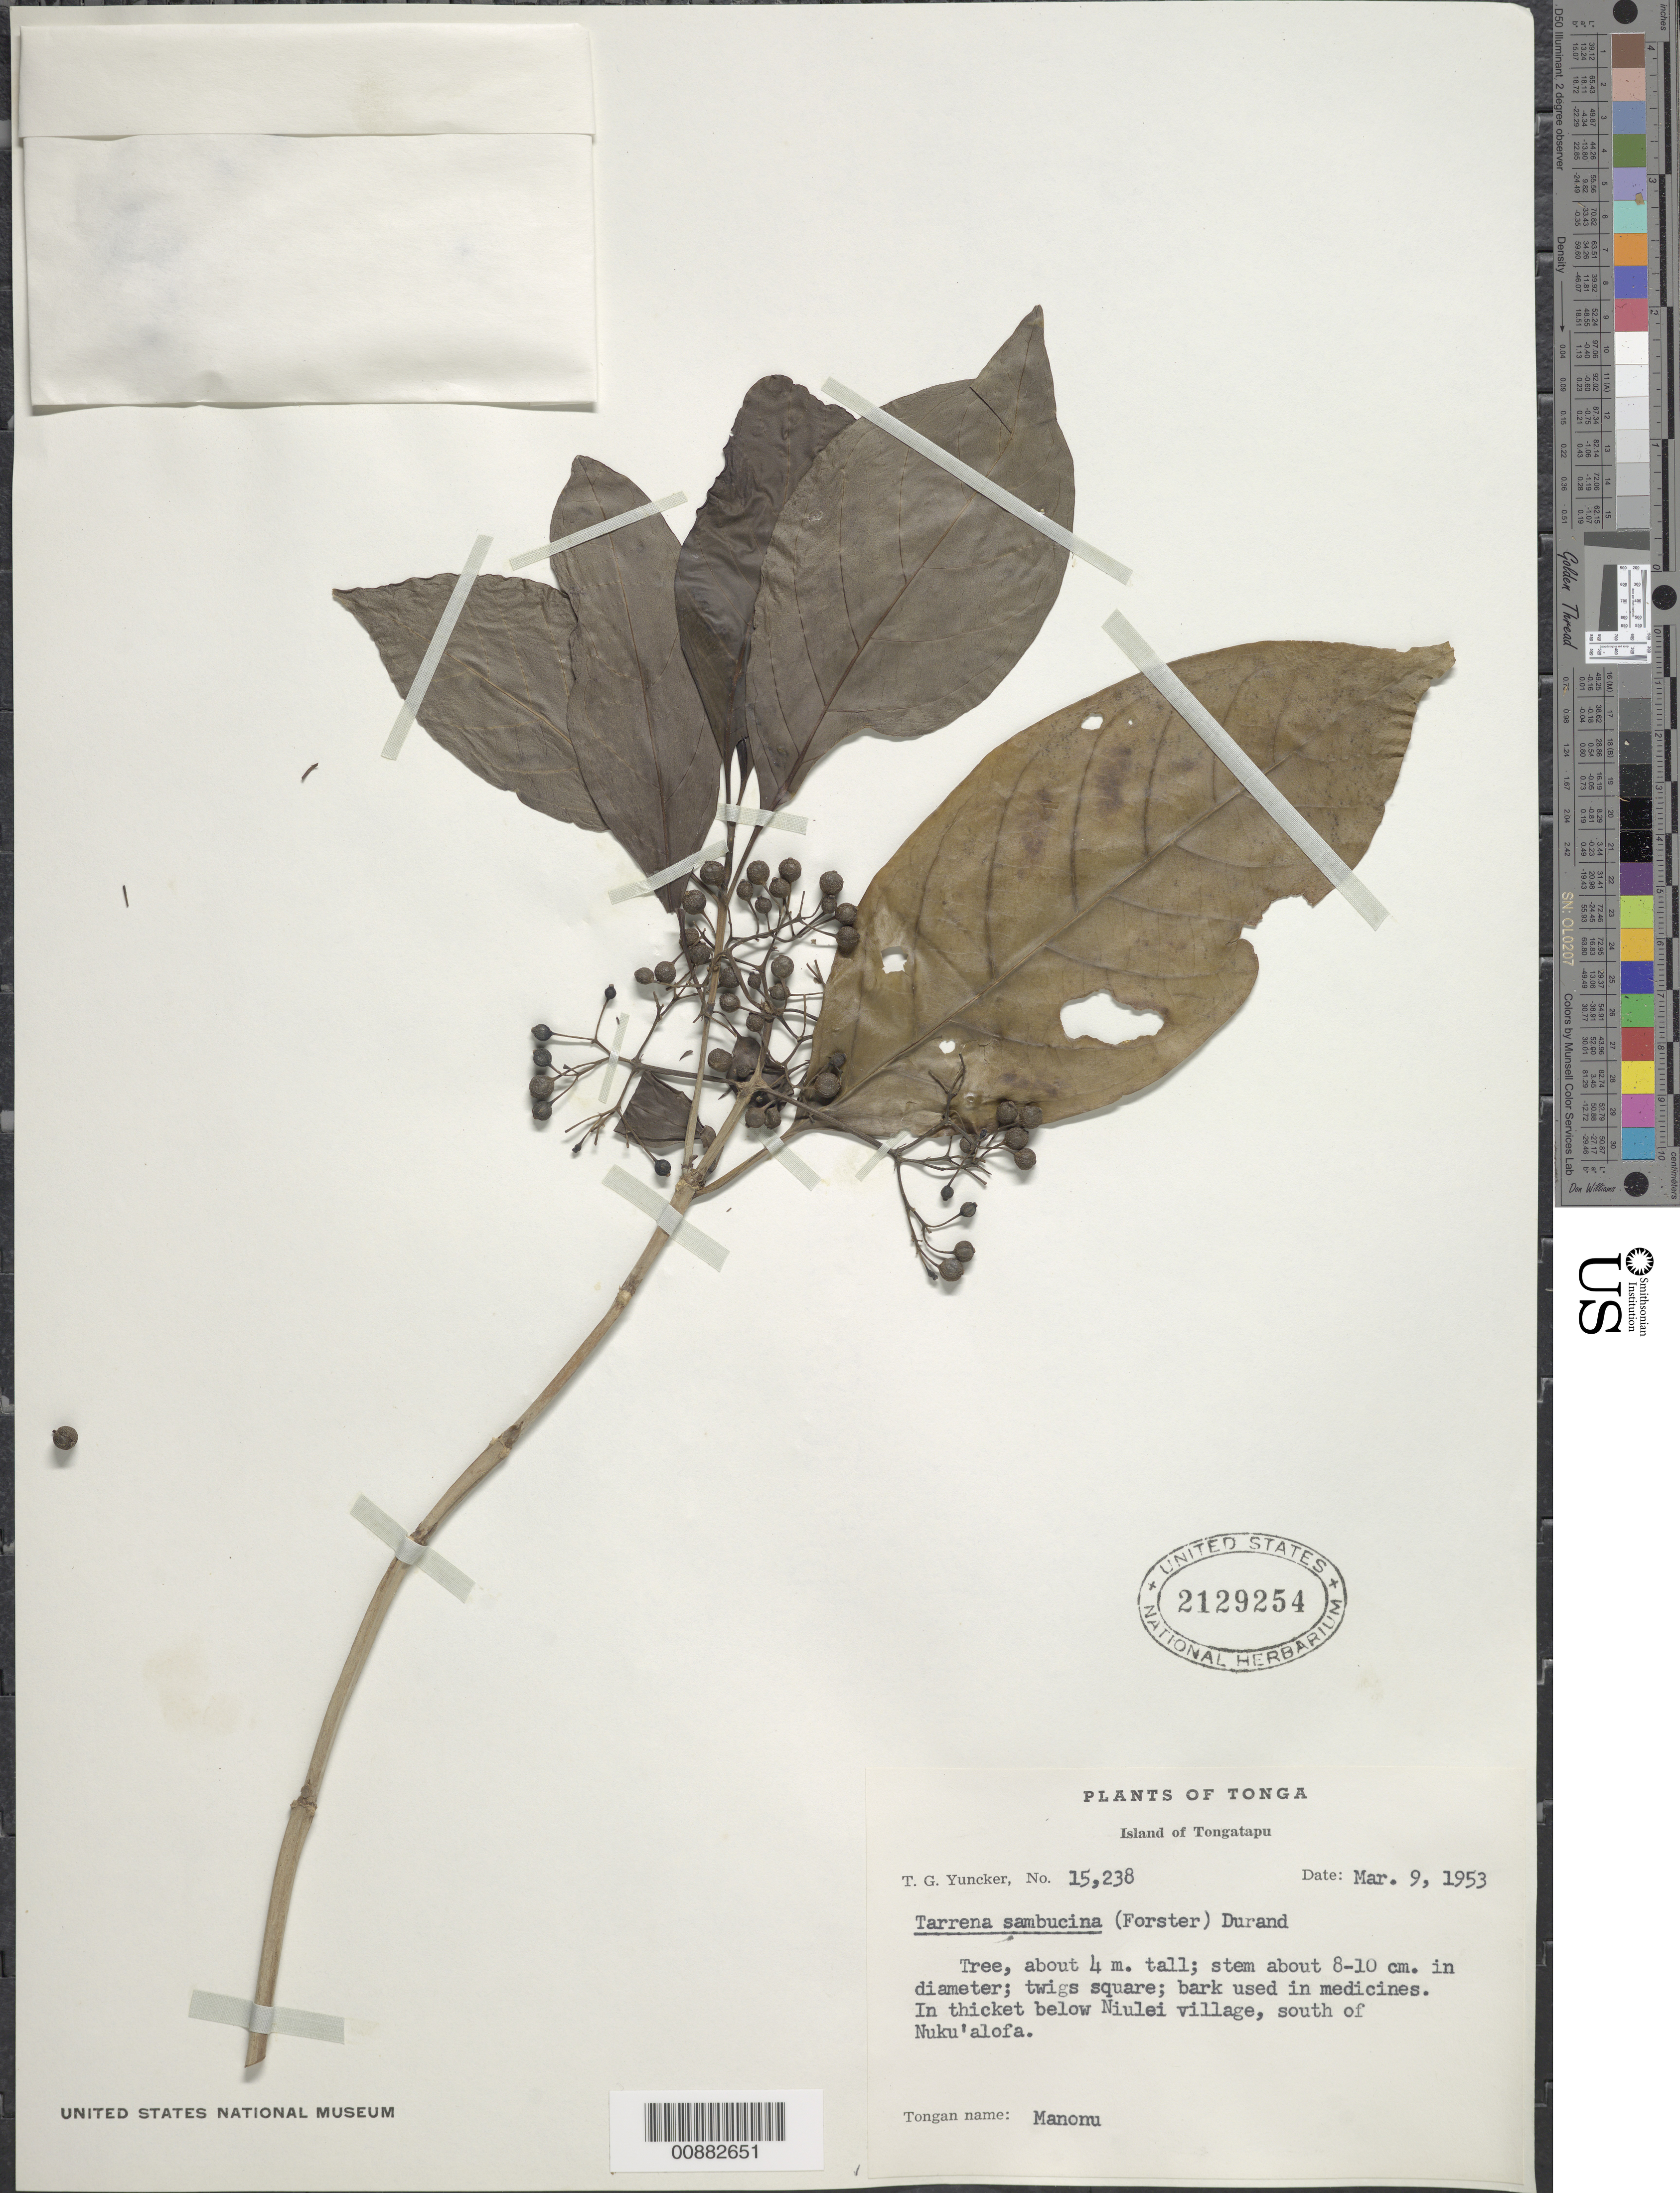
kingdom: Plantae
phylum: Tracheophyta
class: Magnoliopsida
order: Gentianales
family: Rubiaceae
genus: Tarenna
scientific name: Tarenna sambucina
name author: (G. Forst.) Drake ex Durand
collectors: T. G. Yuncker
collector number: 15238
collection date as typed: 09 Mar 1953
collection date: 1953-03-09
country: Tonga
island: Tongatapu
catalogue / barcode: US 2129254